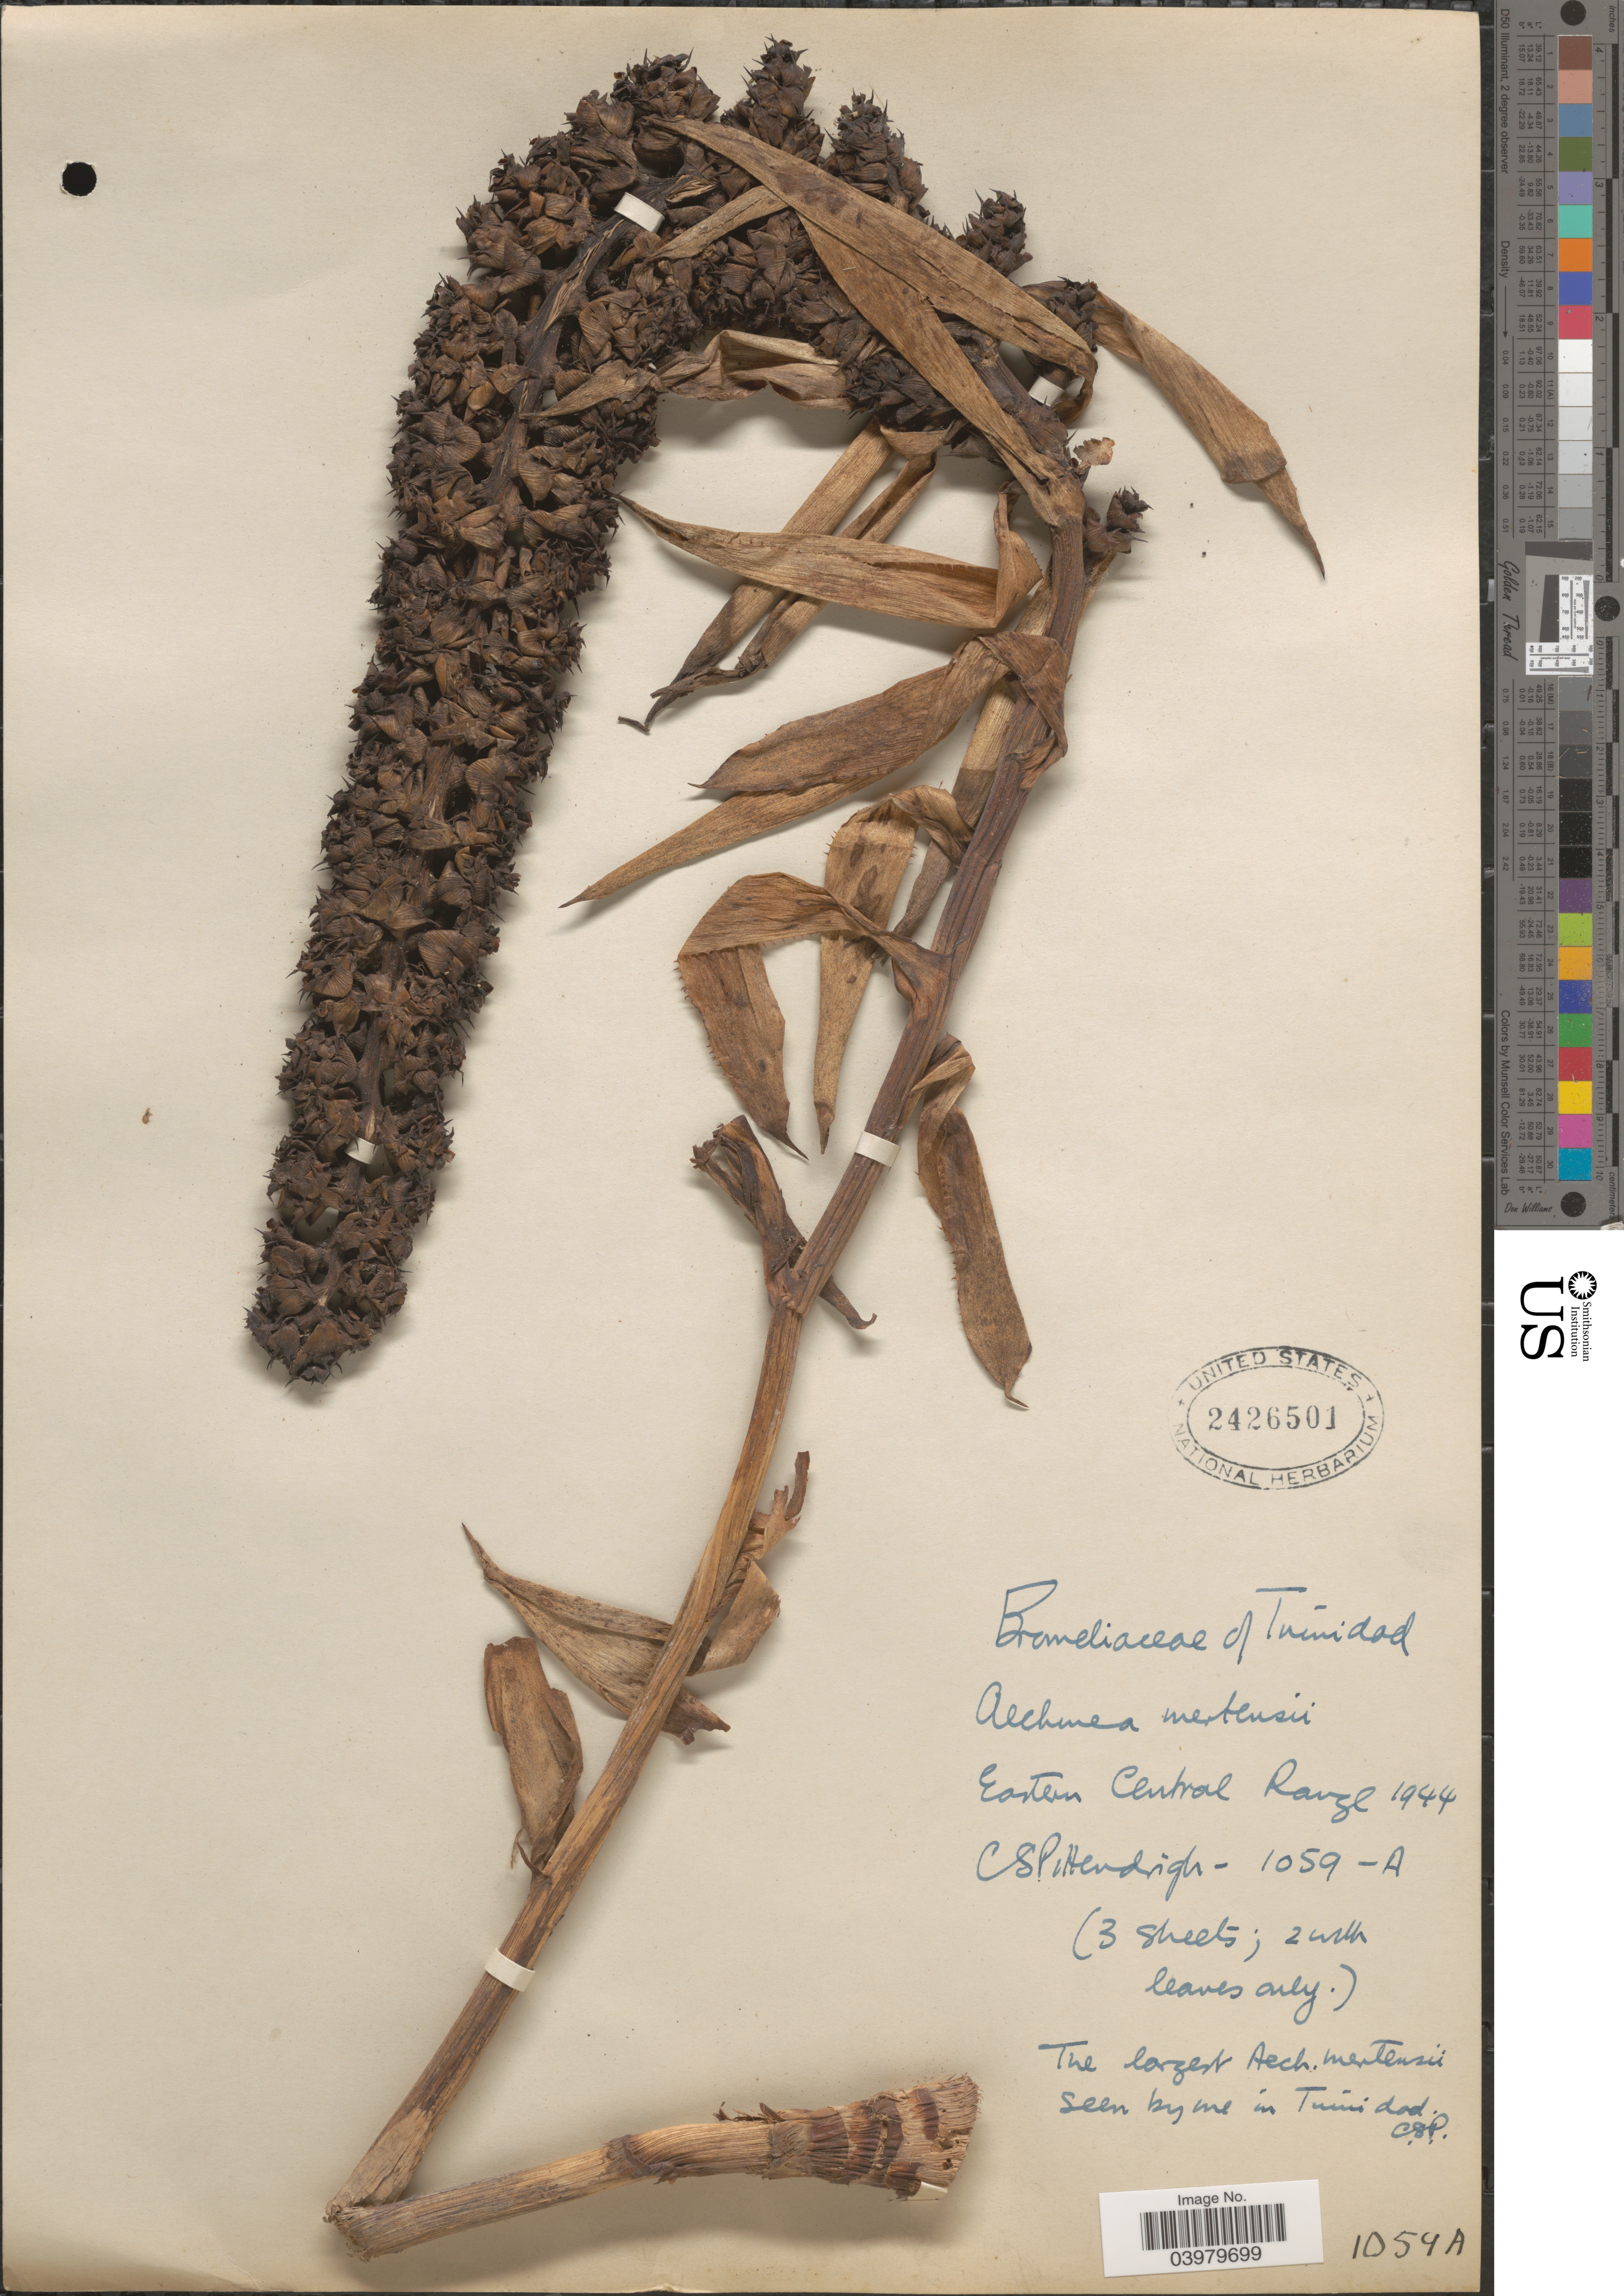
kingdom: Plantae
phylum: Tracheophyta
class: Liliopsida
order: Poales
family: Bromeliaceae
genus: Aechmea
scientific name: Aechmea mertensii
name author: (G. Mey.) Schult. & Schult. f.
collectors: C. Pittendrigh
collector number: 1059-A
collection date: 1944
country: Trinidad and Tobago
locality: Eastern Central Range.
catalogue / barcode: US 2426501